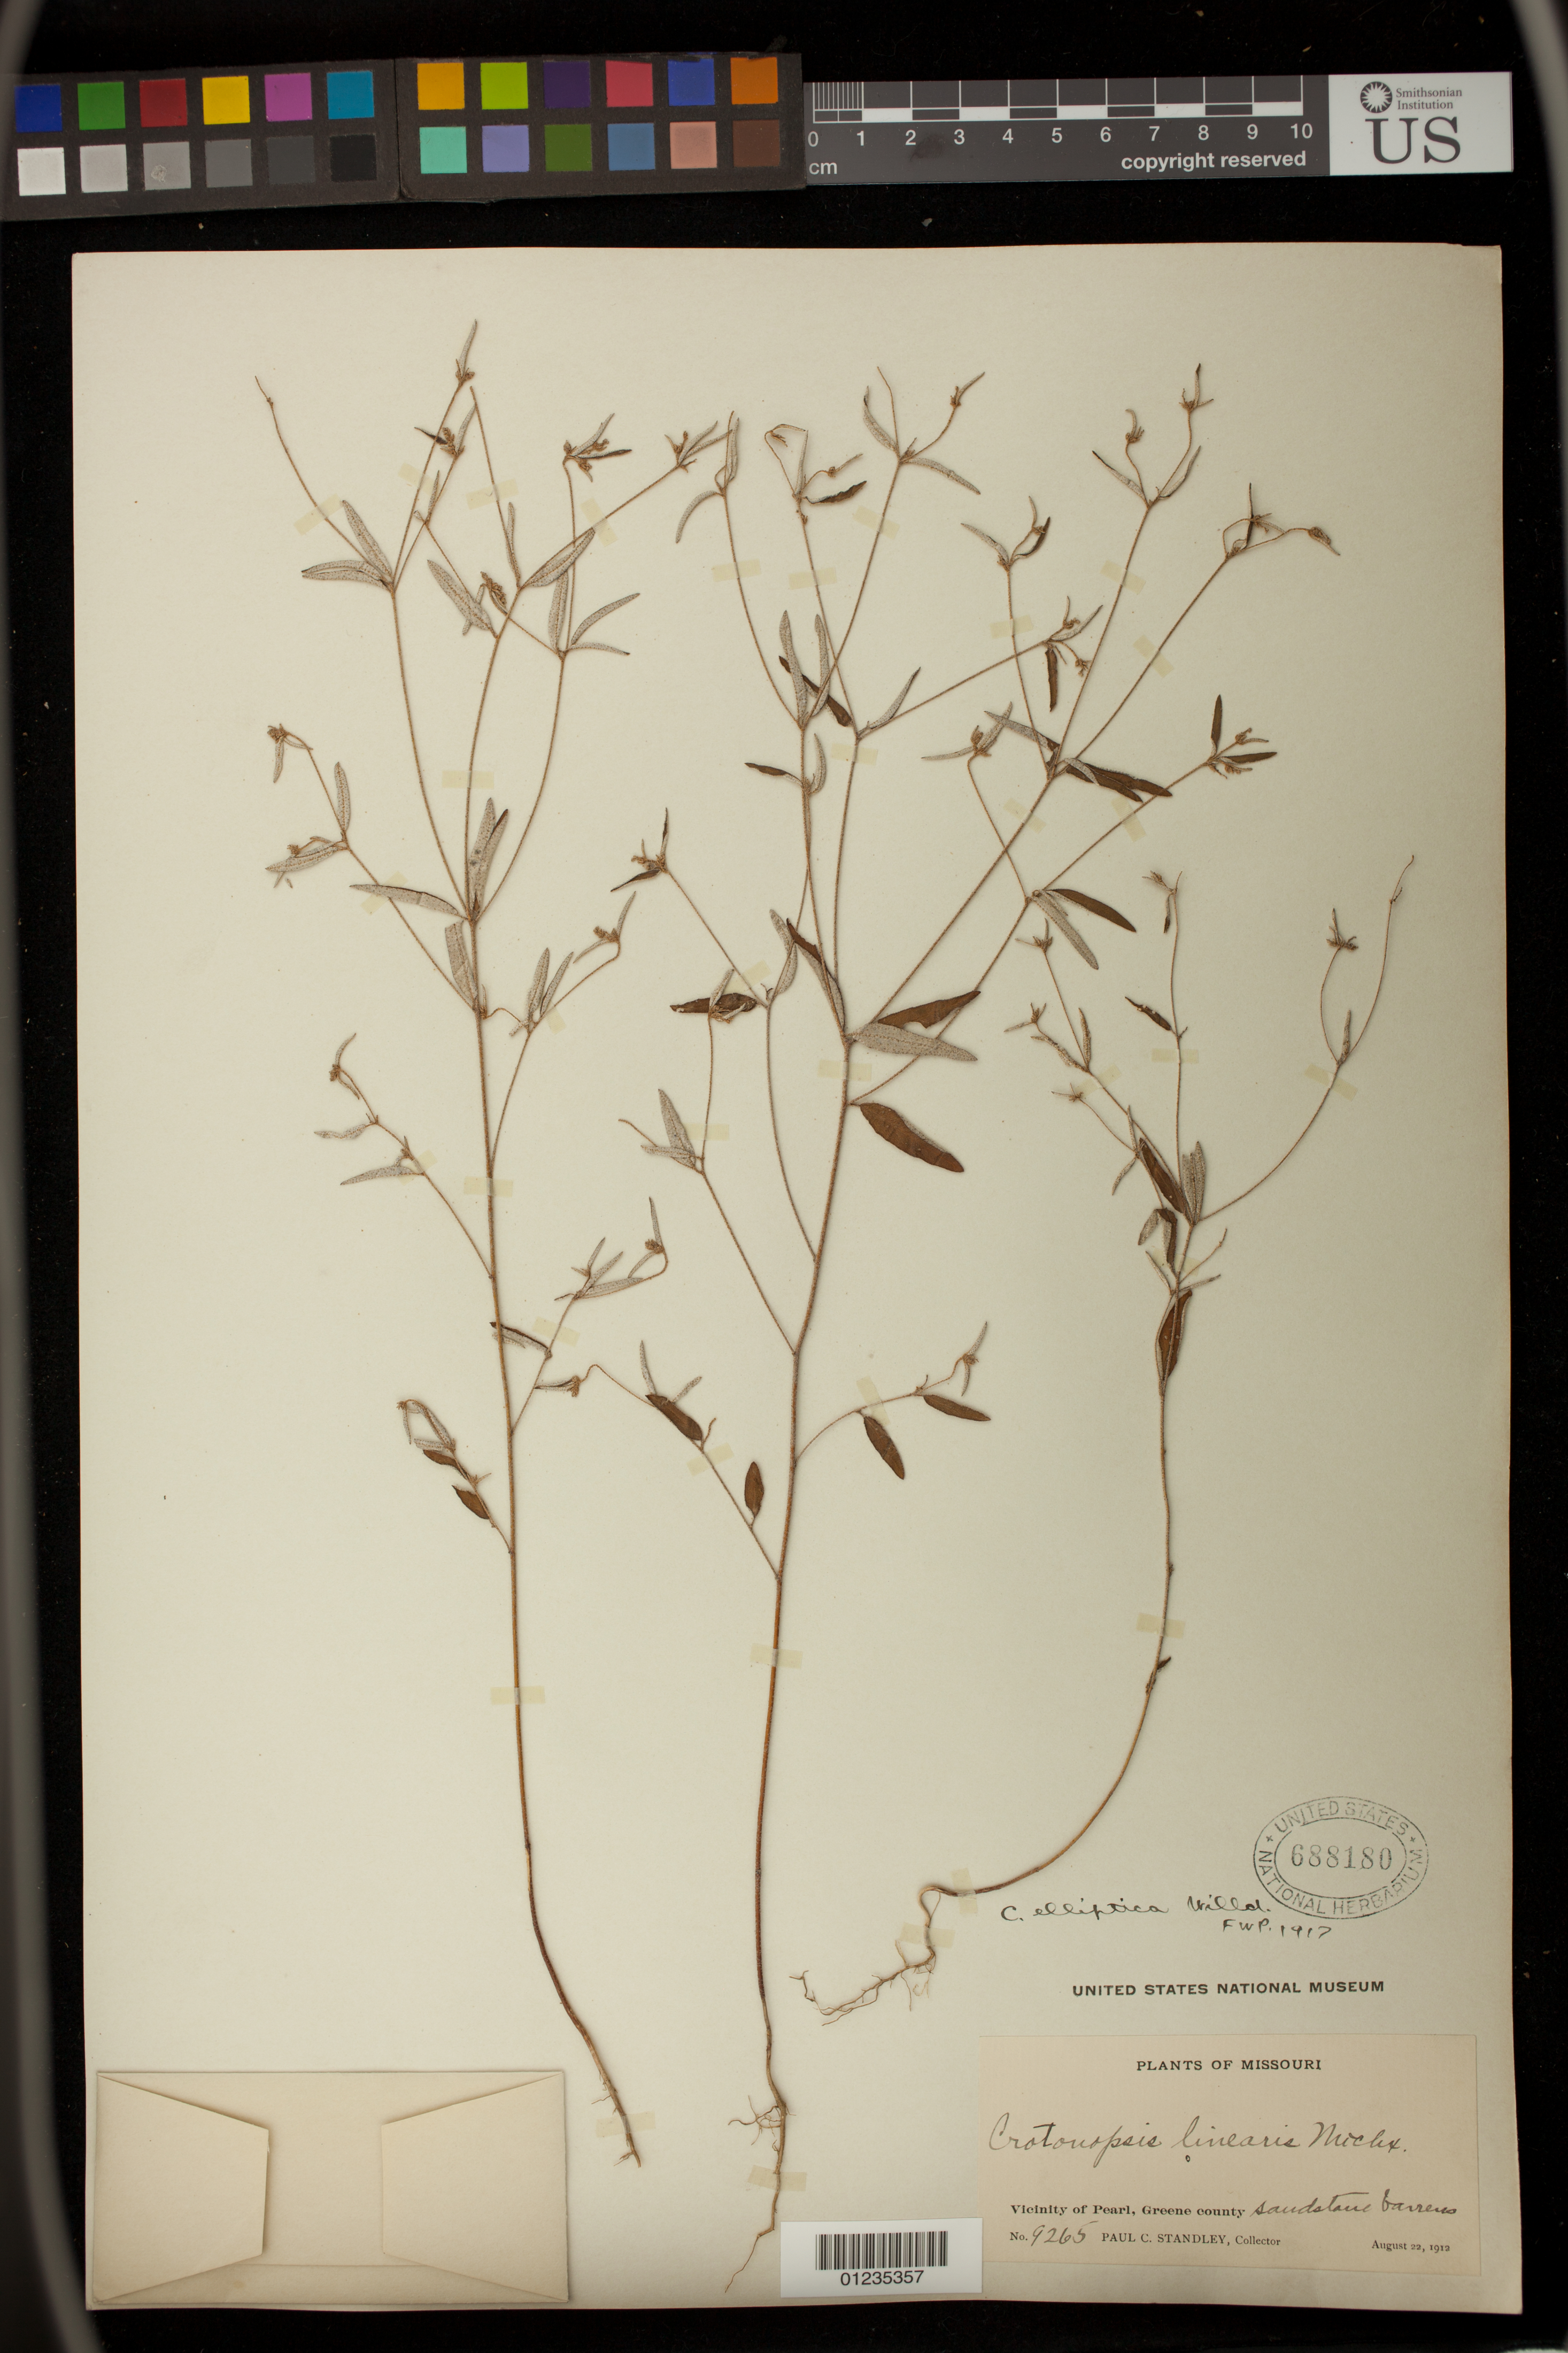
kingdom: Plantae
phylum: Tracheophyta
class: Magnoliopsida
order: Malpighiales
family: Euphorbiaceae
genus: Crotonopsis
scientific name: Crotonopsis elliptica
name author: Willd.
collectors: P. C. Standley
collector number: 9265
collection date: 1912-08-22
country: United States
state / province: Missouri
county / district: Greene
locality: Vicinity of Pearl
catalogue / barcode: US 688180